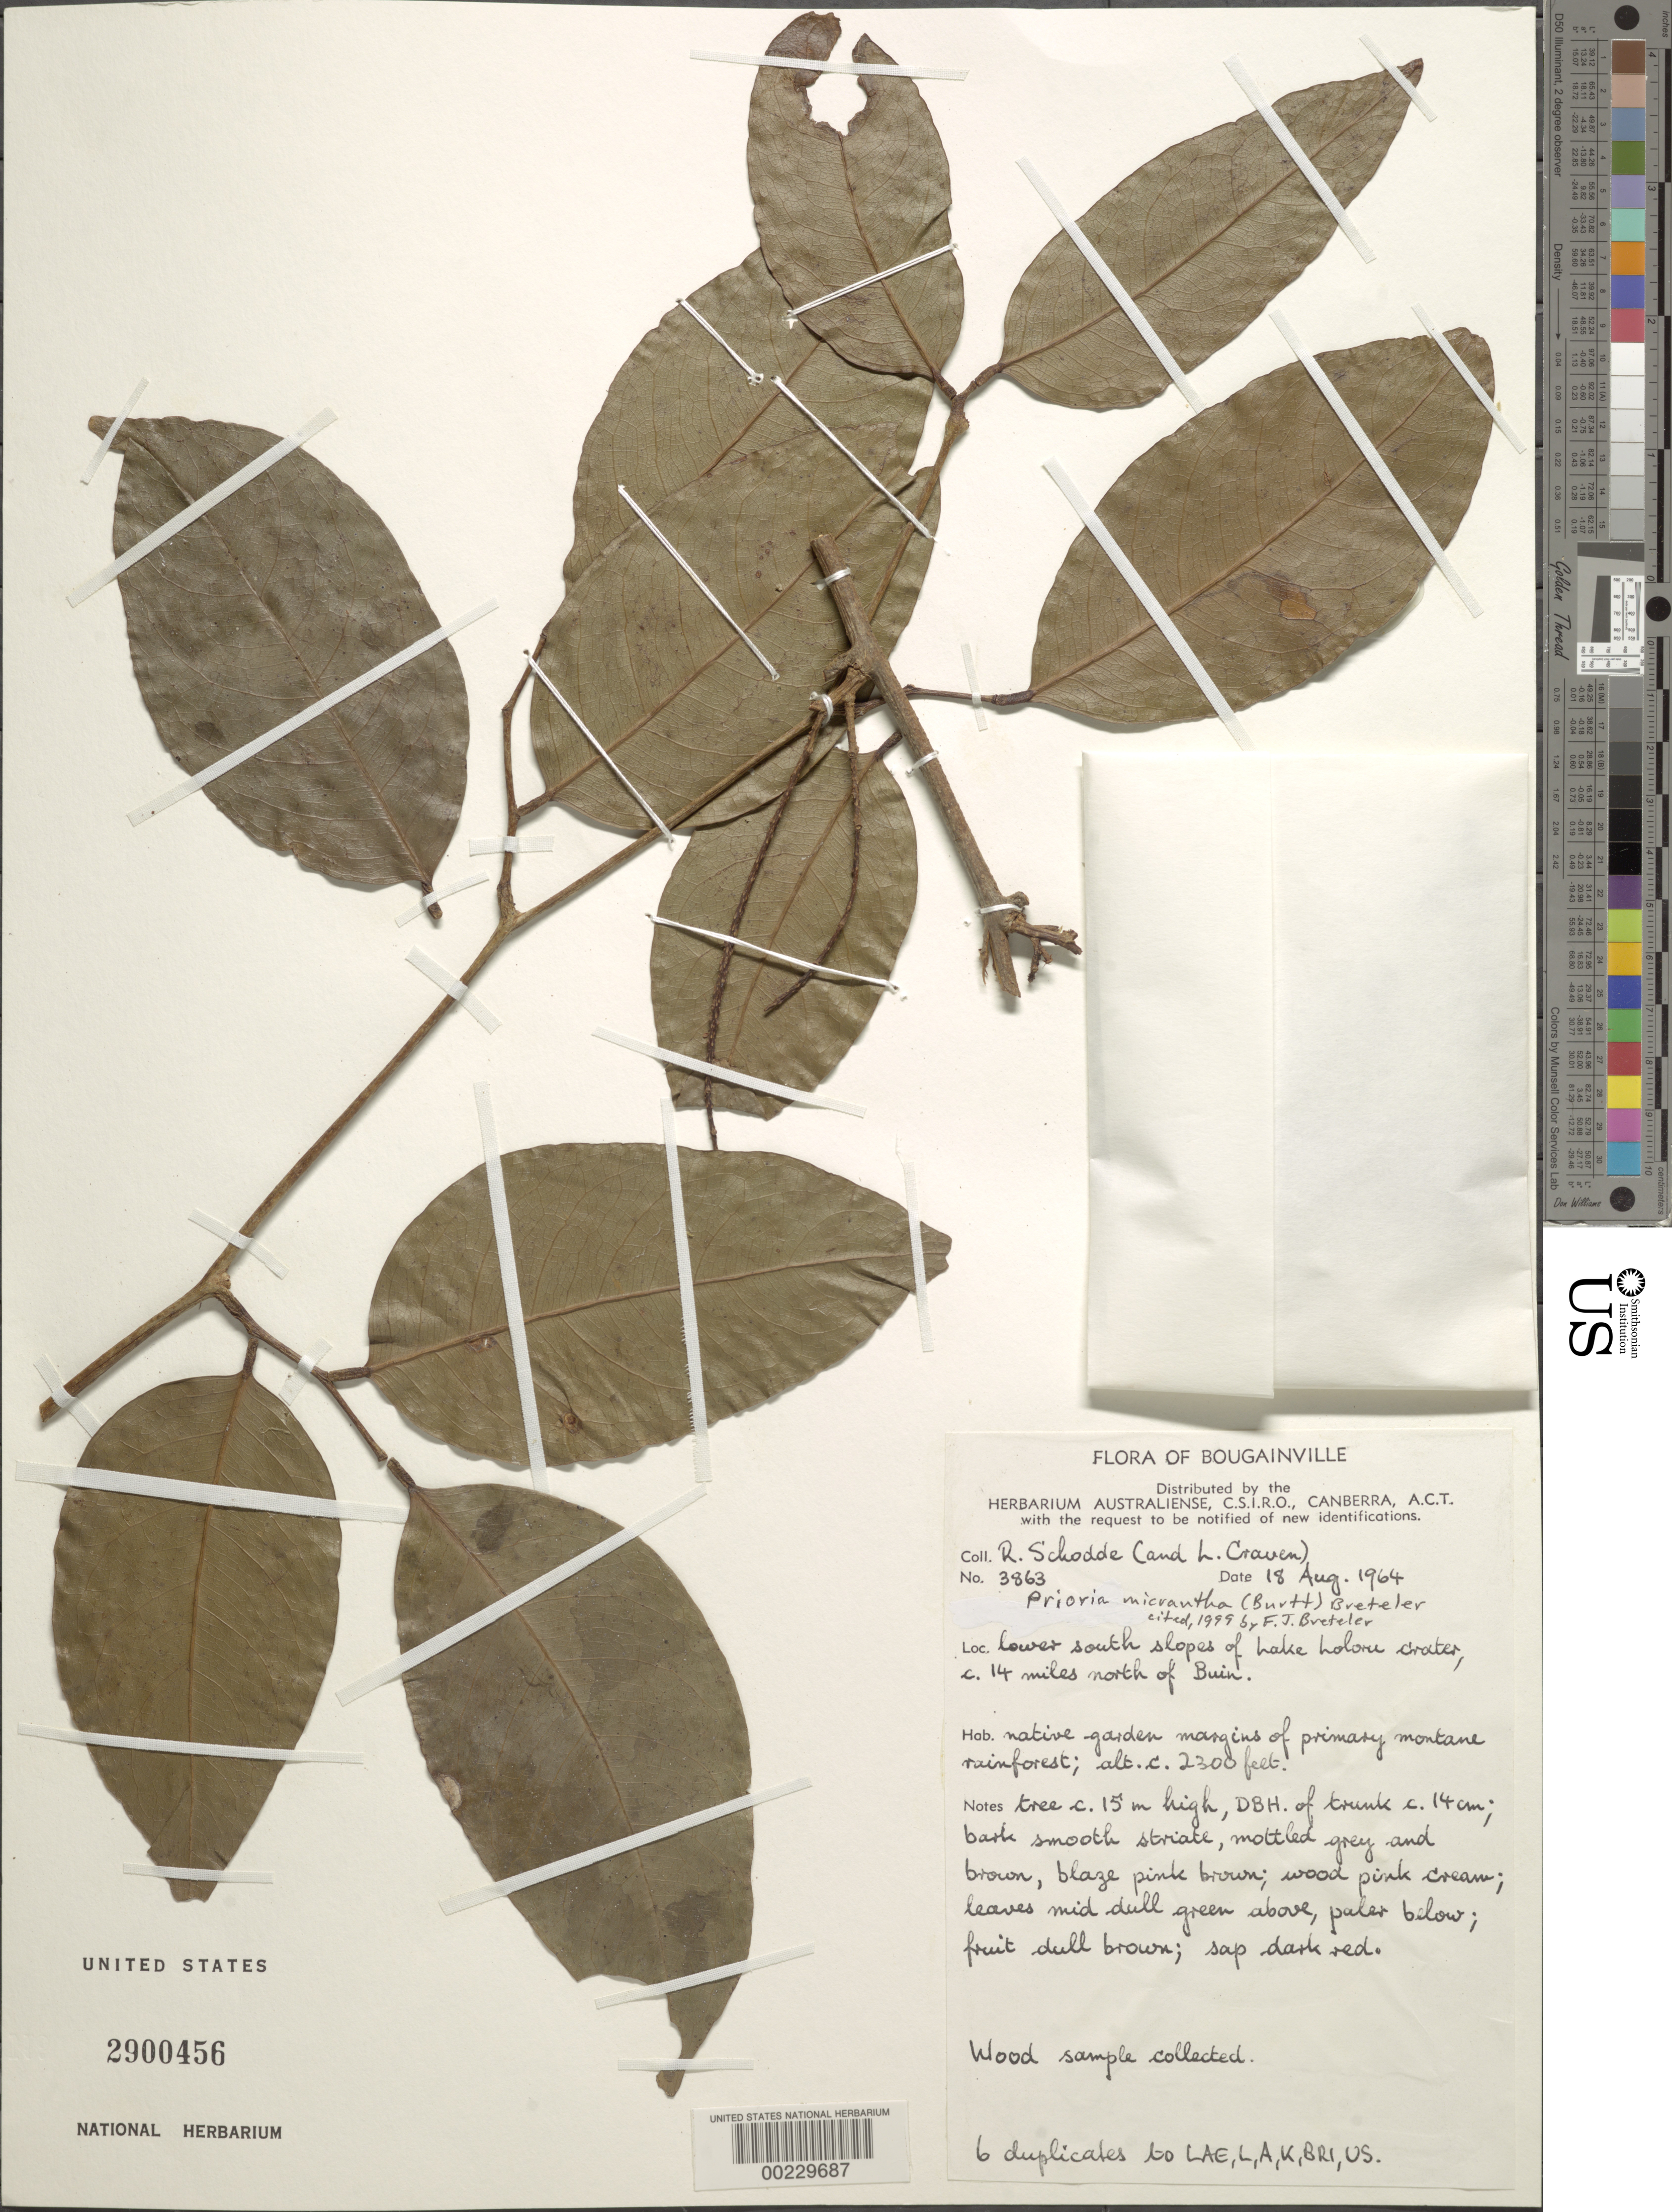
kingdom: Plantae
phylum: Tracheophyta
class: Magnoliopsida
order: Fabales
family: Fabaceae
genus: Kingiodendron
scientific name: Kingiodendron micranthum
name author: B.L. Burtt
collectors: R. Schodde & L. A. Craven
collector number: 3863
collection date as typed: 18 Aug 1964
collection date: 1964-08-18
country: Papua New Guinea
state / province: Bougainville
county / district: Buin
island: Bougainville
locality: Lower s slopes of lake lolori crater, ca 14 mi n of buin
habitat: Native garden margins of primary montane rainforest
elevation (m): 701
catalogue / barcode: US 2900456